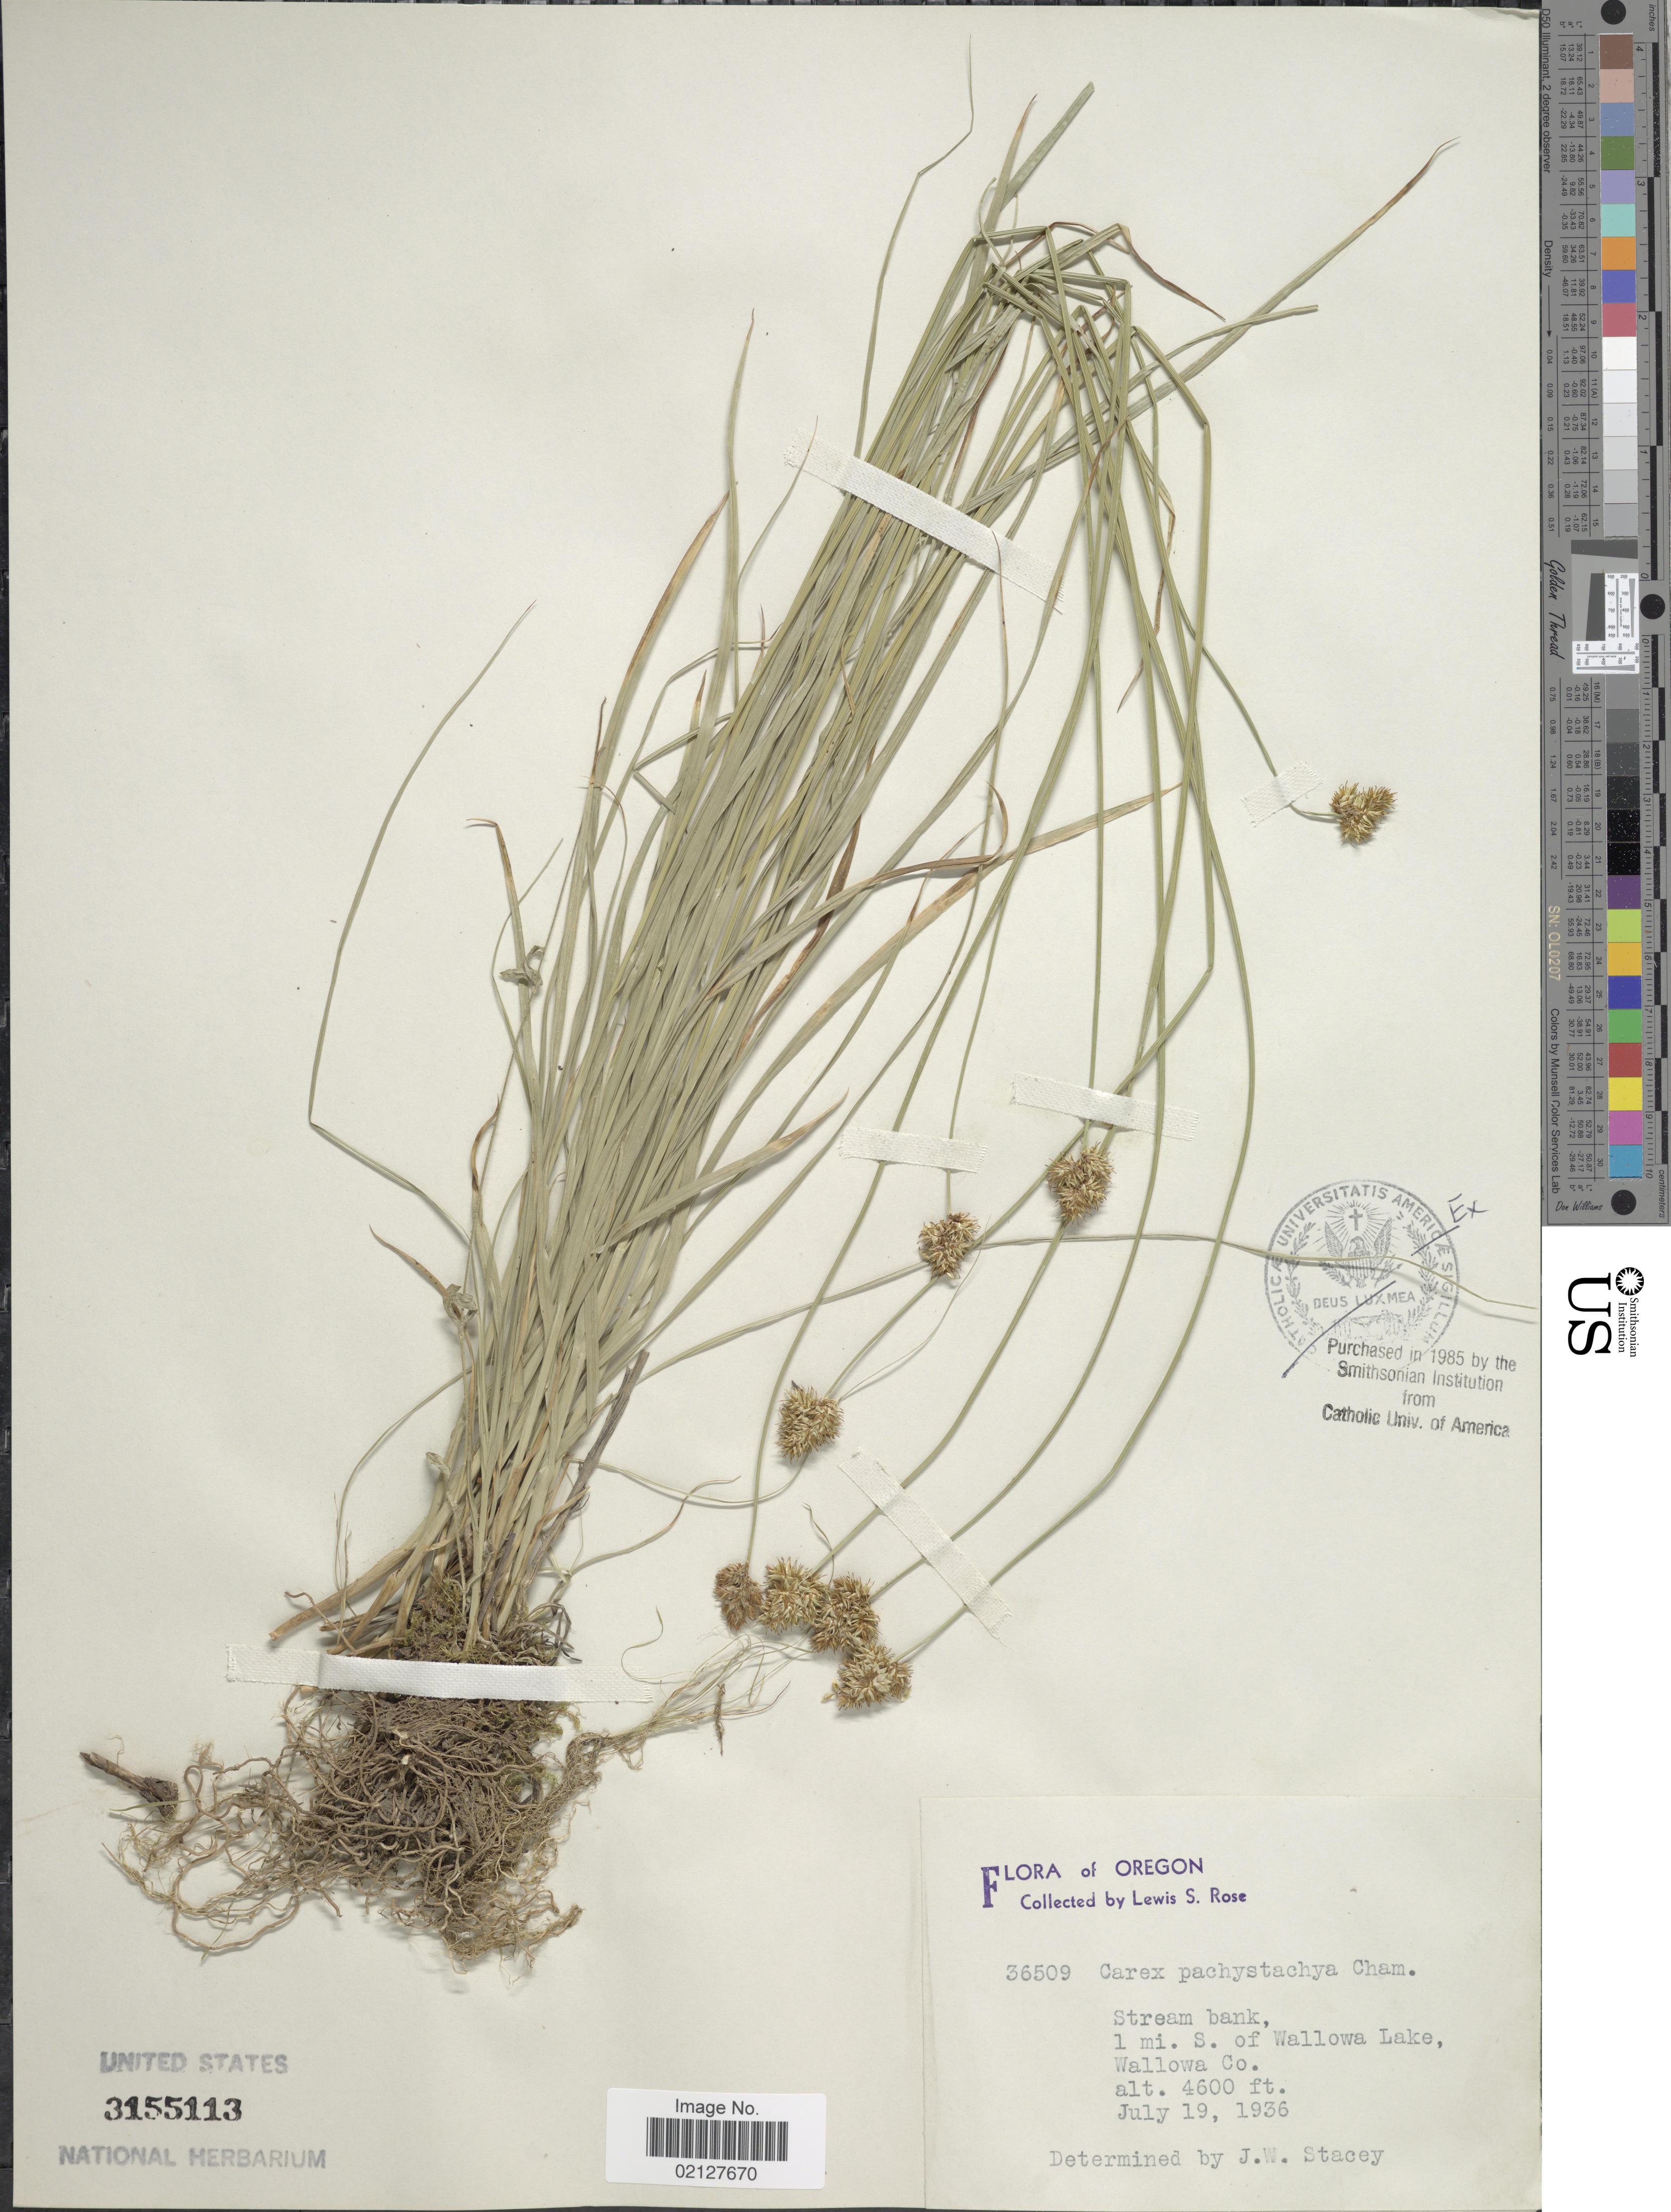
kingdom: Plantae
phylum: Tracheophyta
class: Liliopsida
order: Poales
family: Cyperaceae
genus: Carex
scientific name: Carex pachystachya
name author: Cham. ex Steud.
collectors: L. S. Rose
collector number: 36509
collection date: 1936-07-19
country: United States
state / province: Oregon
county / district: Wallowa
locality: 1 mi. S. of Wallowa Lake, Wallowa Co.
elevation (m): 1402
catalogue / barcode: US 3155113